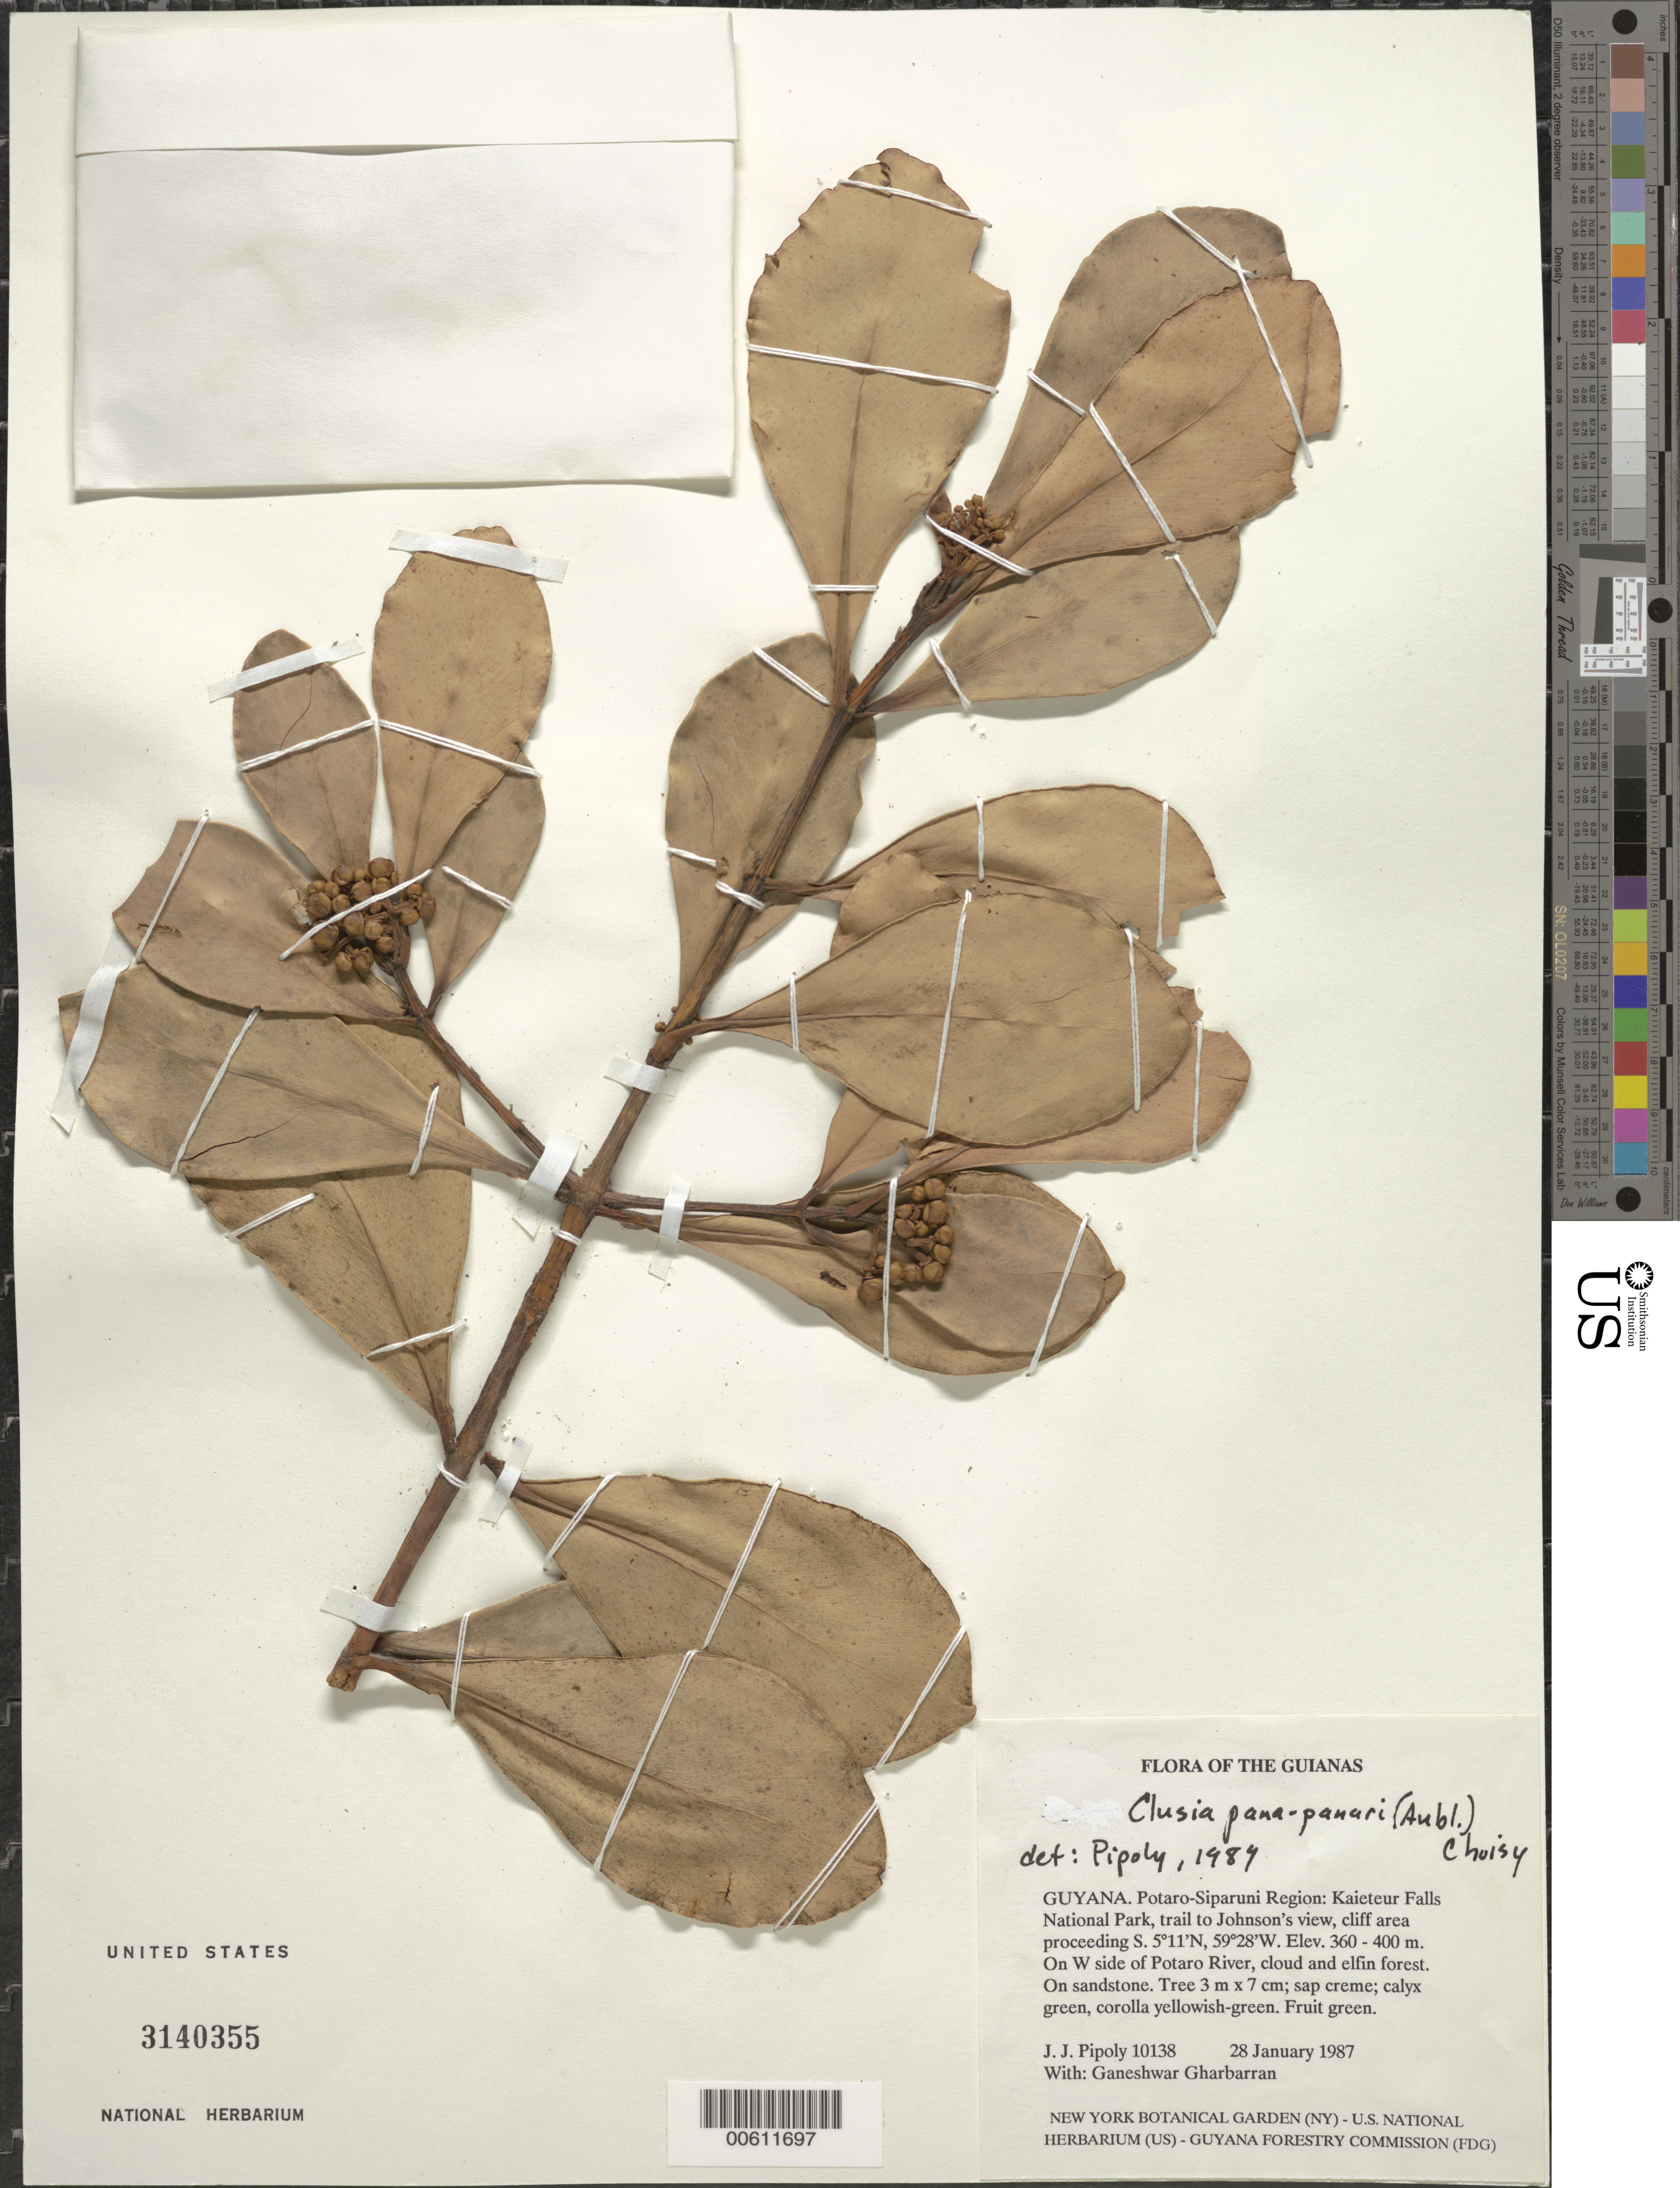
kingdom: Plantae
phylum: Tracheophyta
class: Magnoliopsida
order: Malpighiales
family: Clusiaceae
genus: Clusia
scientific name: Clusia panapanari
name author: (Aubl.) Choisy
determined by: Pipoly, J. J., III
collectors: J. J. Pipoly & G. Gharbarran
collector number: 10138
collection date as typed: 28 January 1987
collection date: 1987-01-28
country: Guyana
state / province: Potaro-Siparuni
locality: Kaieteur Falls National Park, trail to Johnson's view, cliff area proceeding S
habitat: On W side of Potaro River, cloud and elfin forest. On sandstone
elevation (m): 360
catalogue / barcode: US 3140355